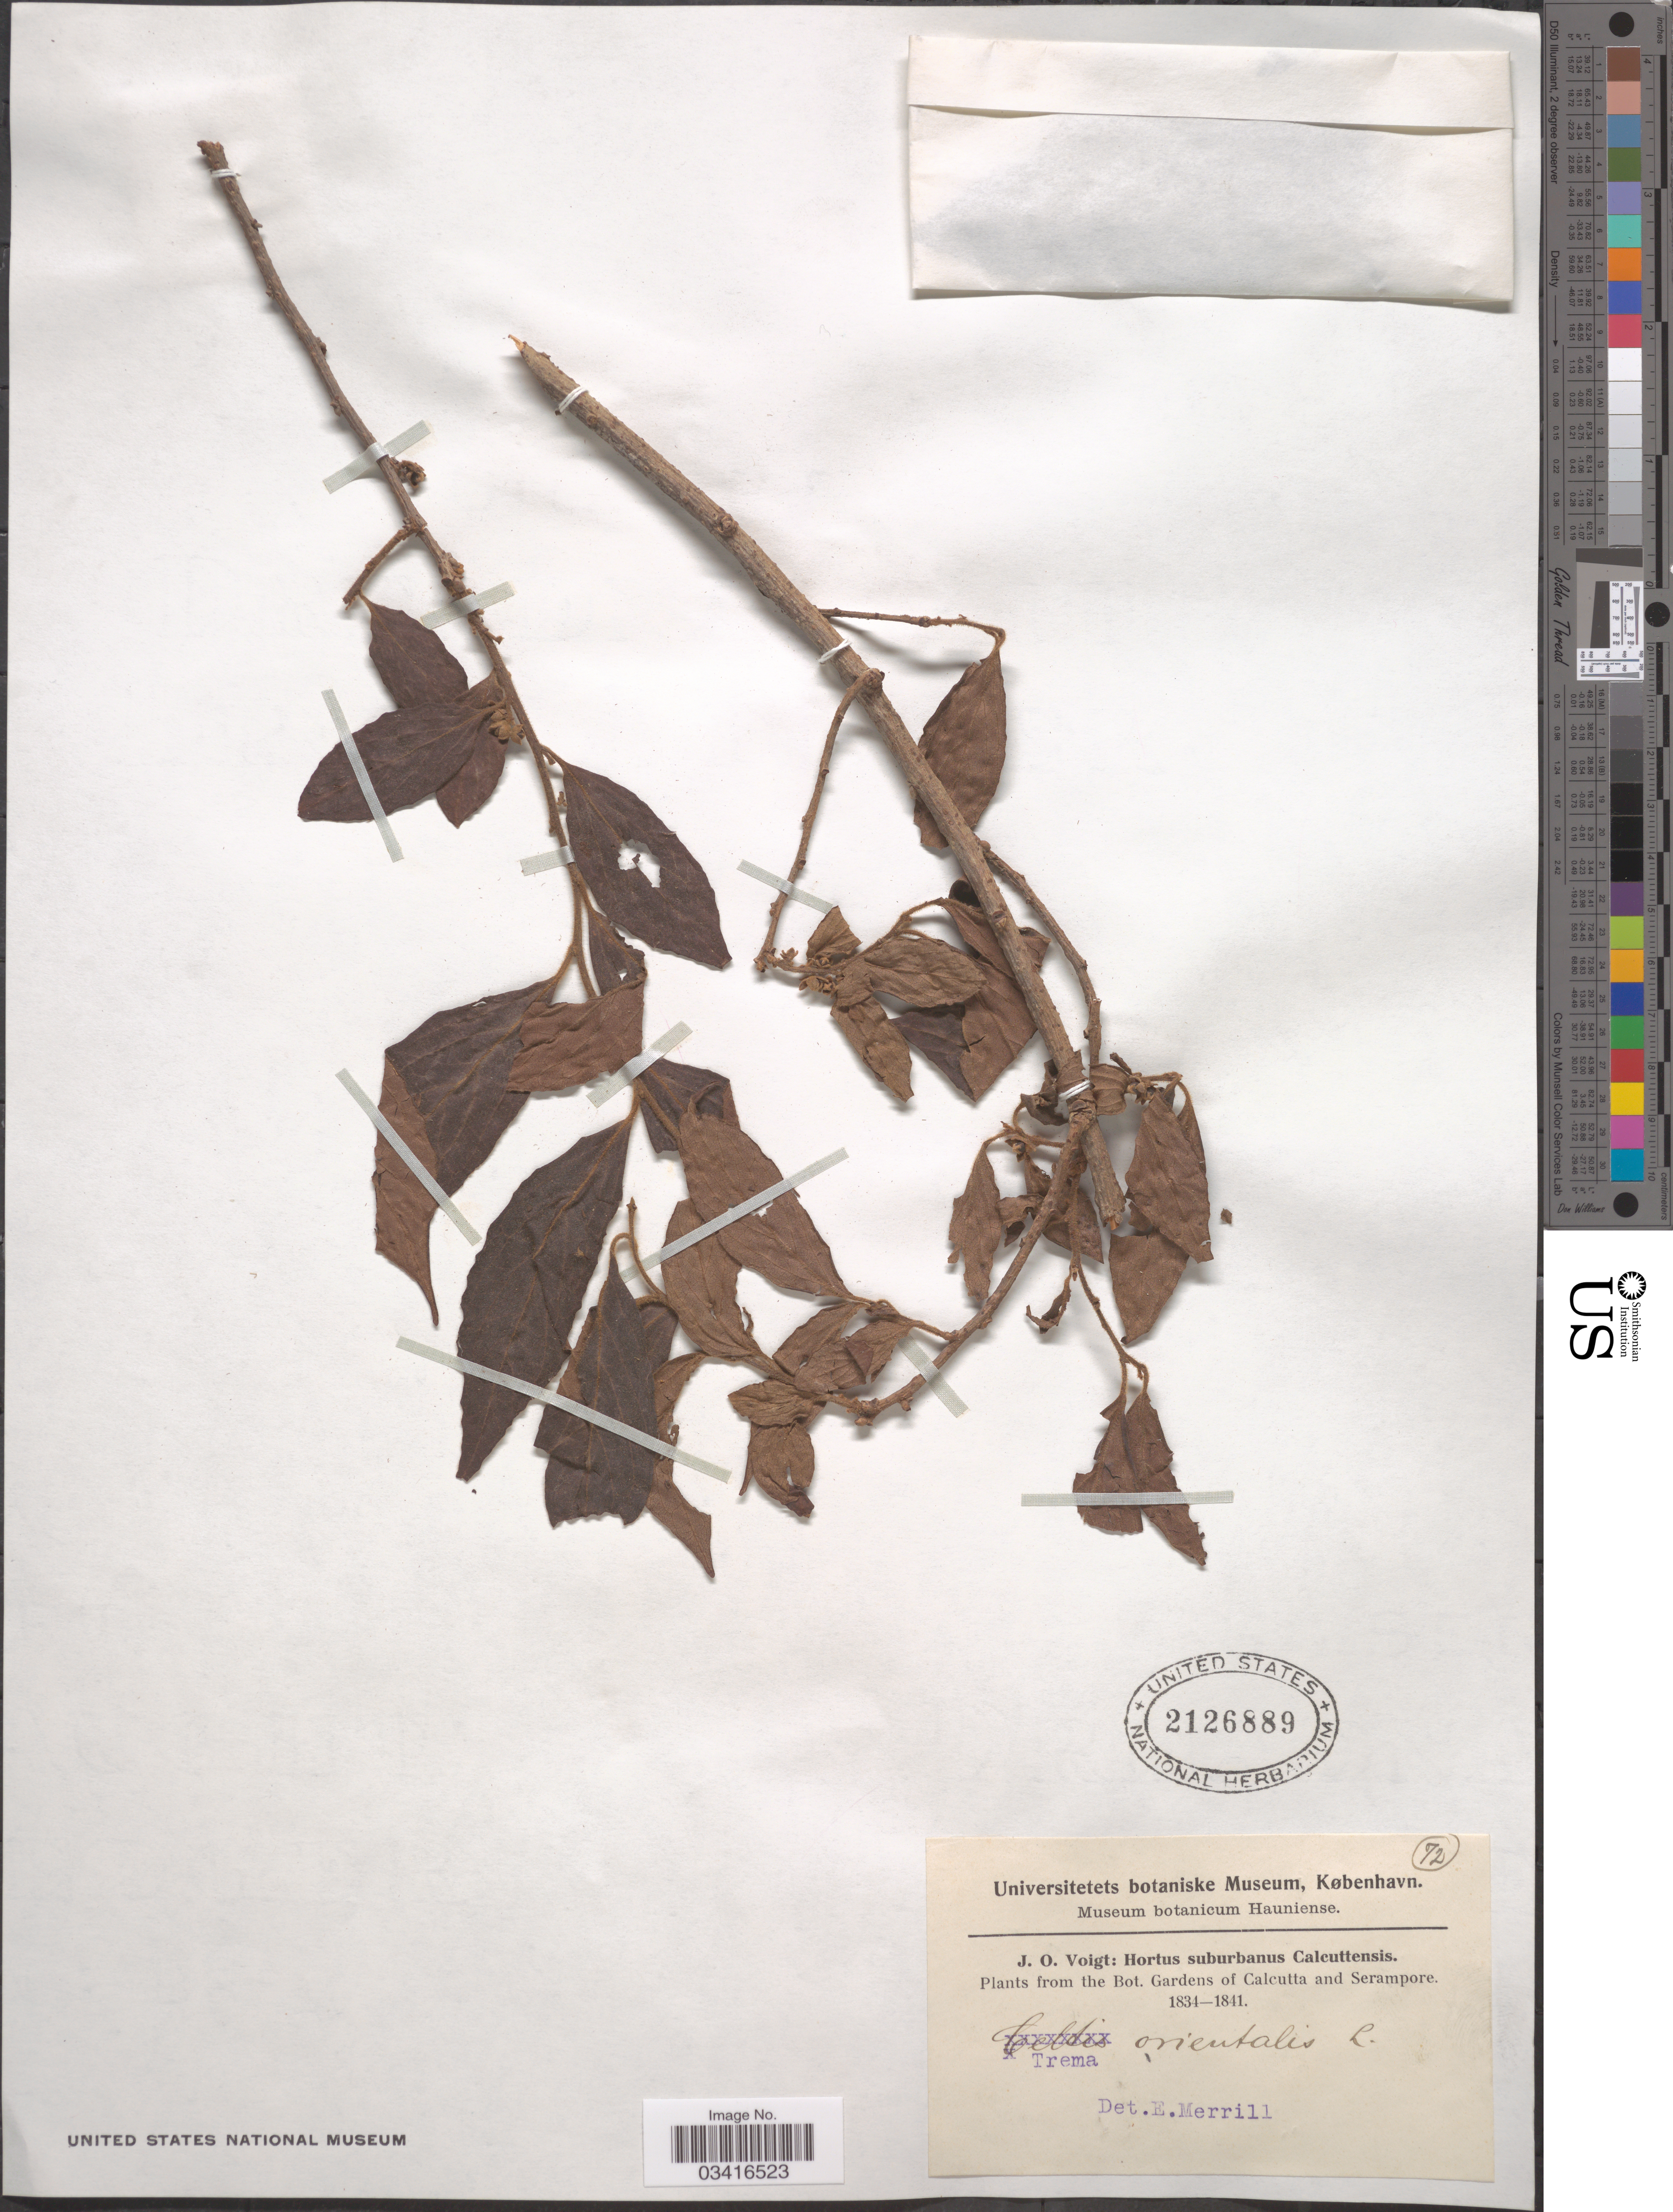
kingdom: Plantae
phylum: Tracheophyta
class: Magnoliopsida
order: Rosales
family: Cannabaceae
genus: Trema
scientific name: Trema orientale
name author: (L.) Blume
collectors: J. O. Voigt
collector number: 72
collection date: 1834/1841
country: India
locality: Plants from the Bot. Gardens of Calcutta and Serampore.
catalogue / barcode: US 2126889